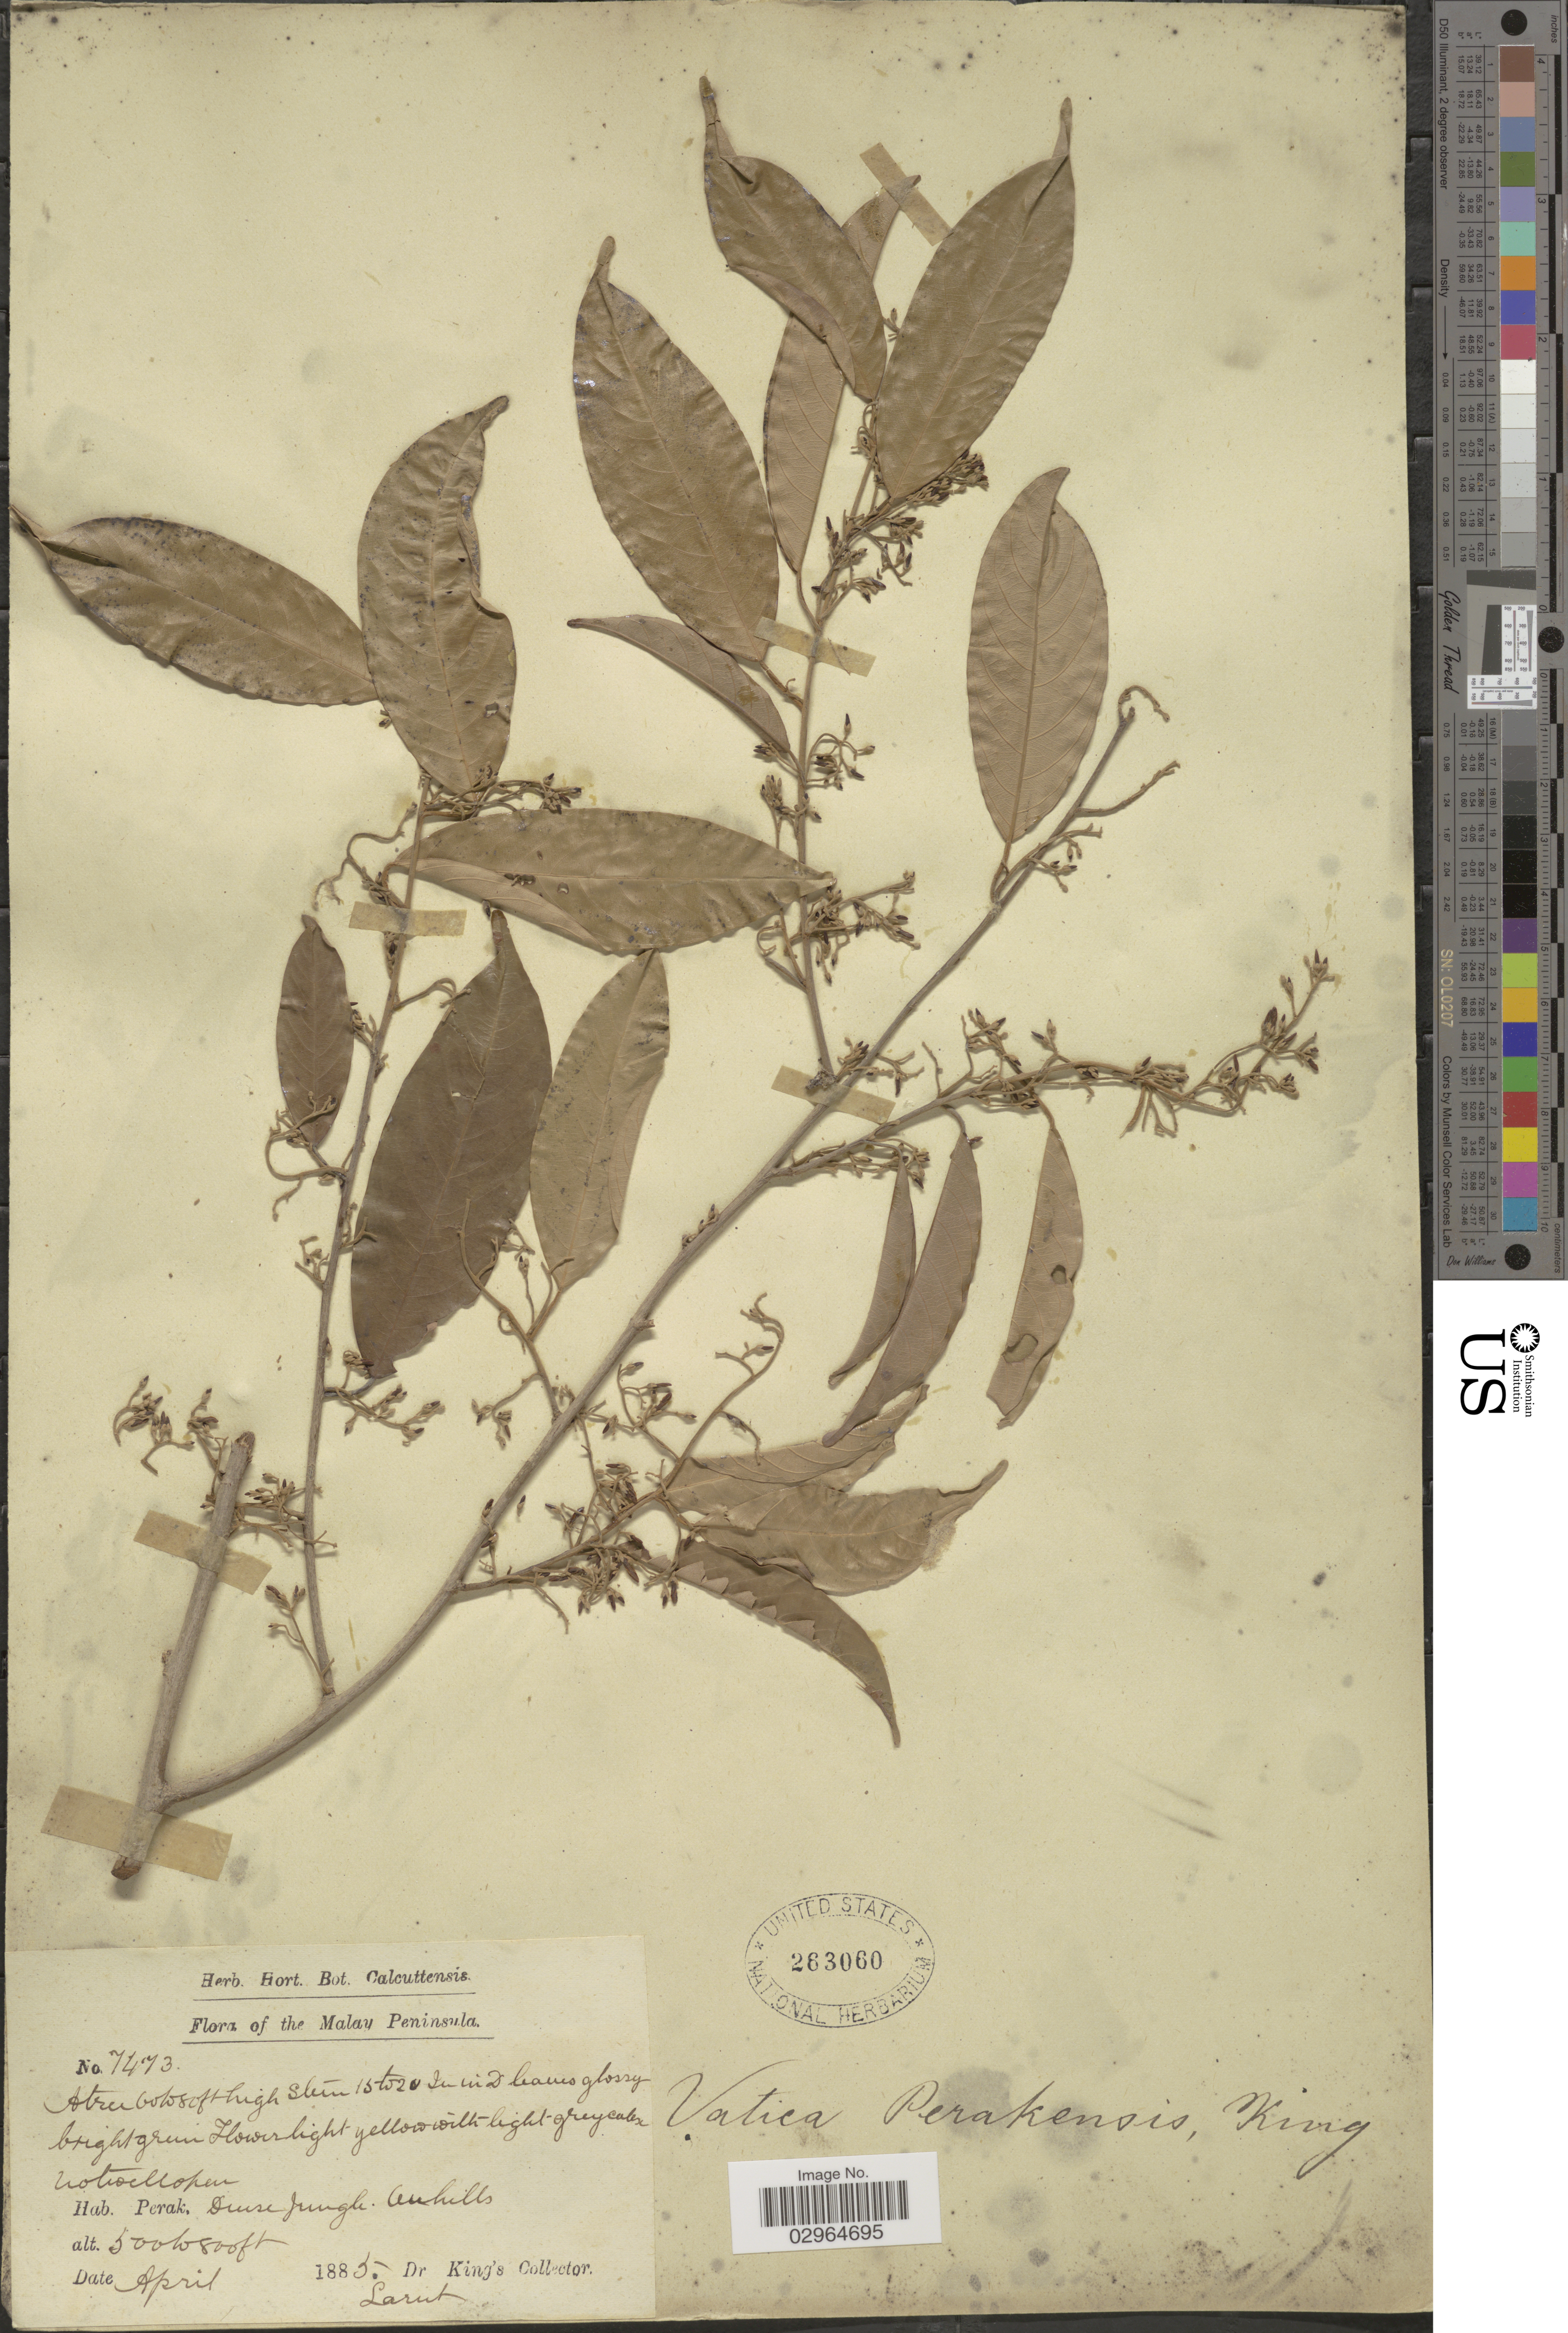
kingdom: Plantae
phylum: Tracheophyta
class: Magnoliopsida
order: Malvales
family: Dipterocarpaceae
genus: Vatica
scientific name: Vatica perakensis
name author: King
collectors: Dr. King's collector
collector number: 7473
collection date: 1885-04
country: Malaysia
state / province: Perak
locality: Malay Peninsula. Dense Jungle.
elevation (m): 152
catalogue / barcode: US 263060